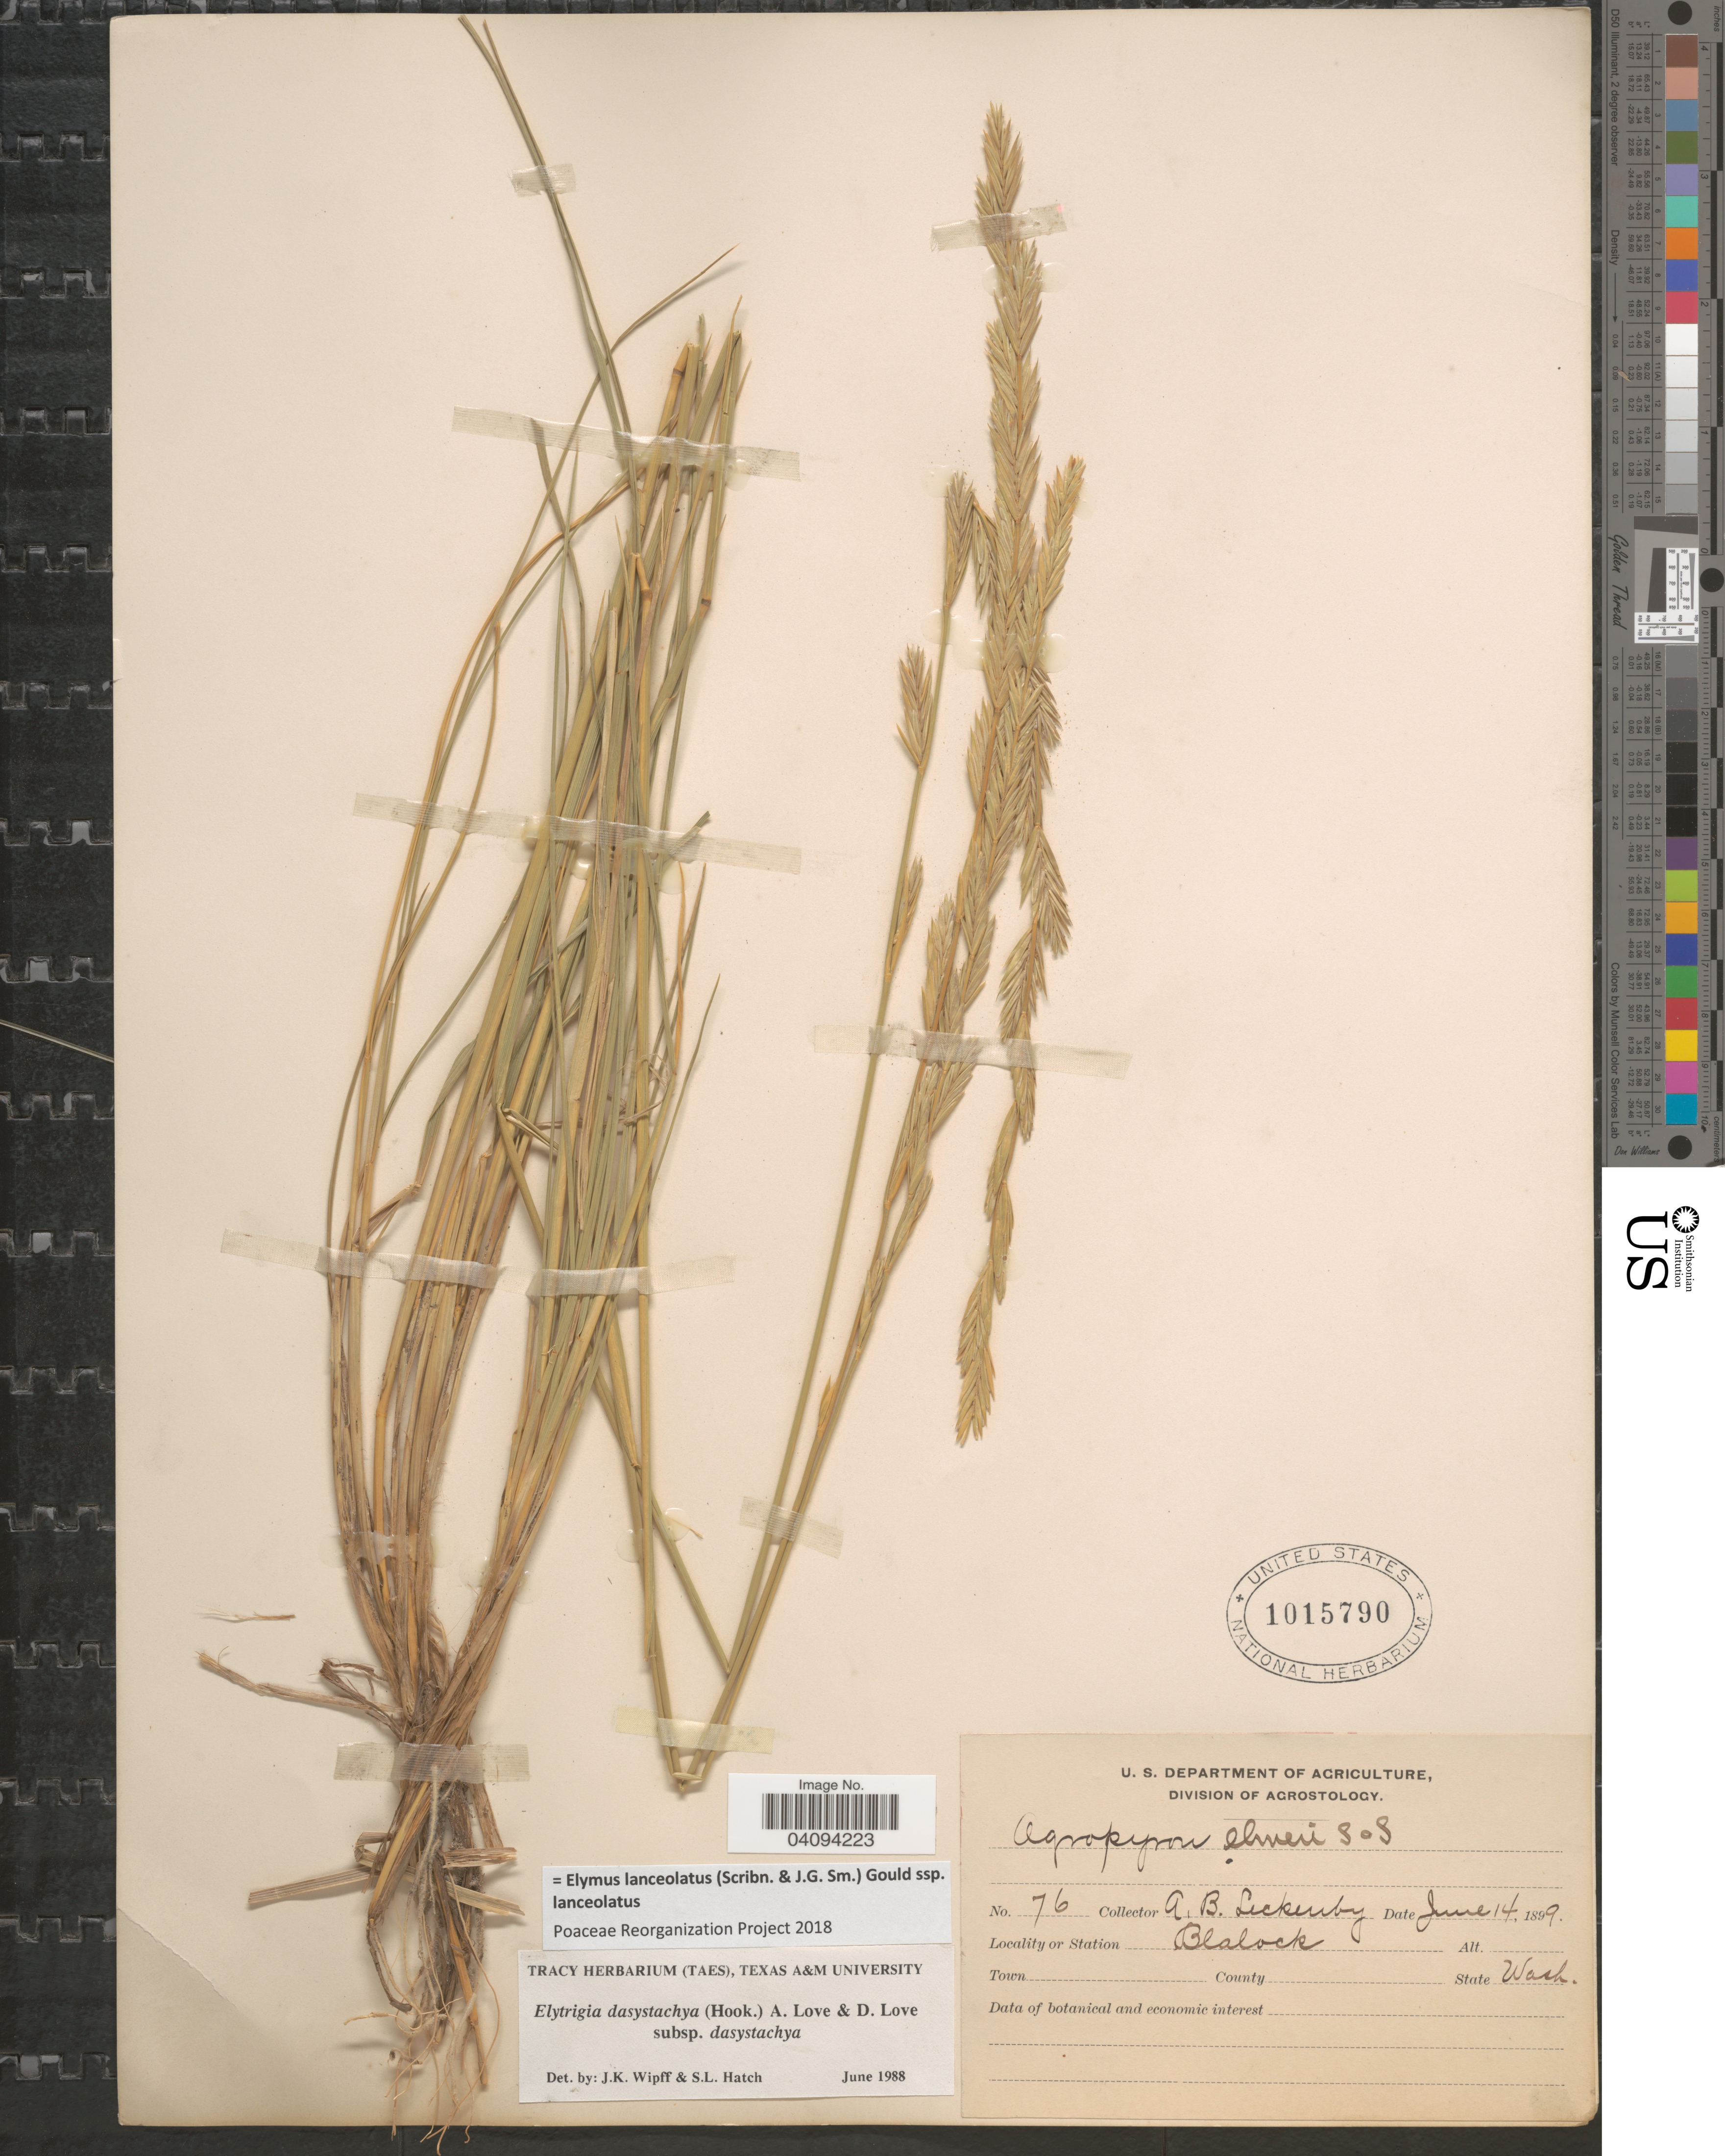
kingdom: Plantae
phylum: Tracheophyta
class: Liliopsida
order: Poales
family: Poaceae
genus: Elymus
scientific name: Elymus lanceolatus subsp. lanceolatus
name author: (Scribn. & J.G. Sm.) Gould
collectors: A. Leckenby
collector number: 76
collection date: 1899-06-14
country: United States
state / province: Washington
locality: Blalock.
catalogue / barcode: US 1015790